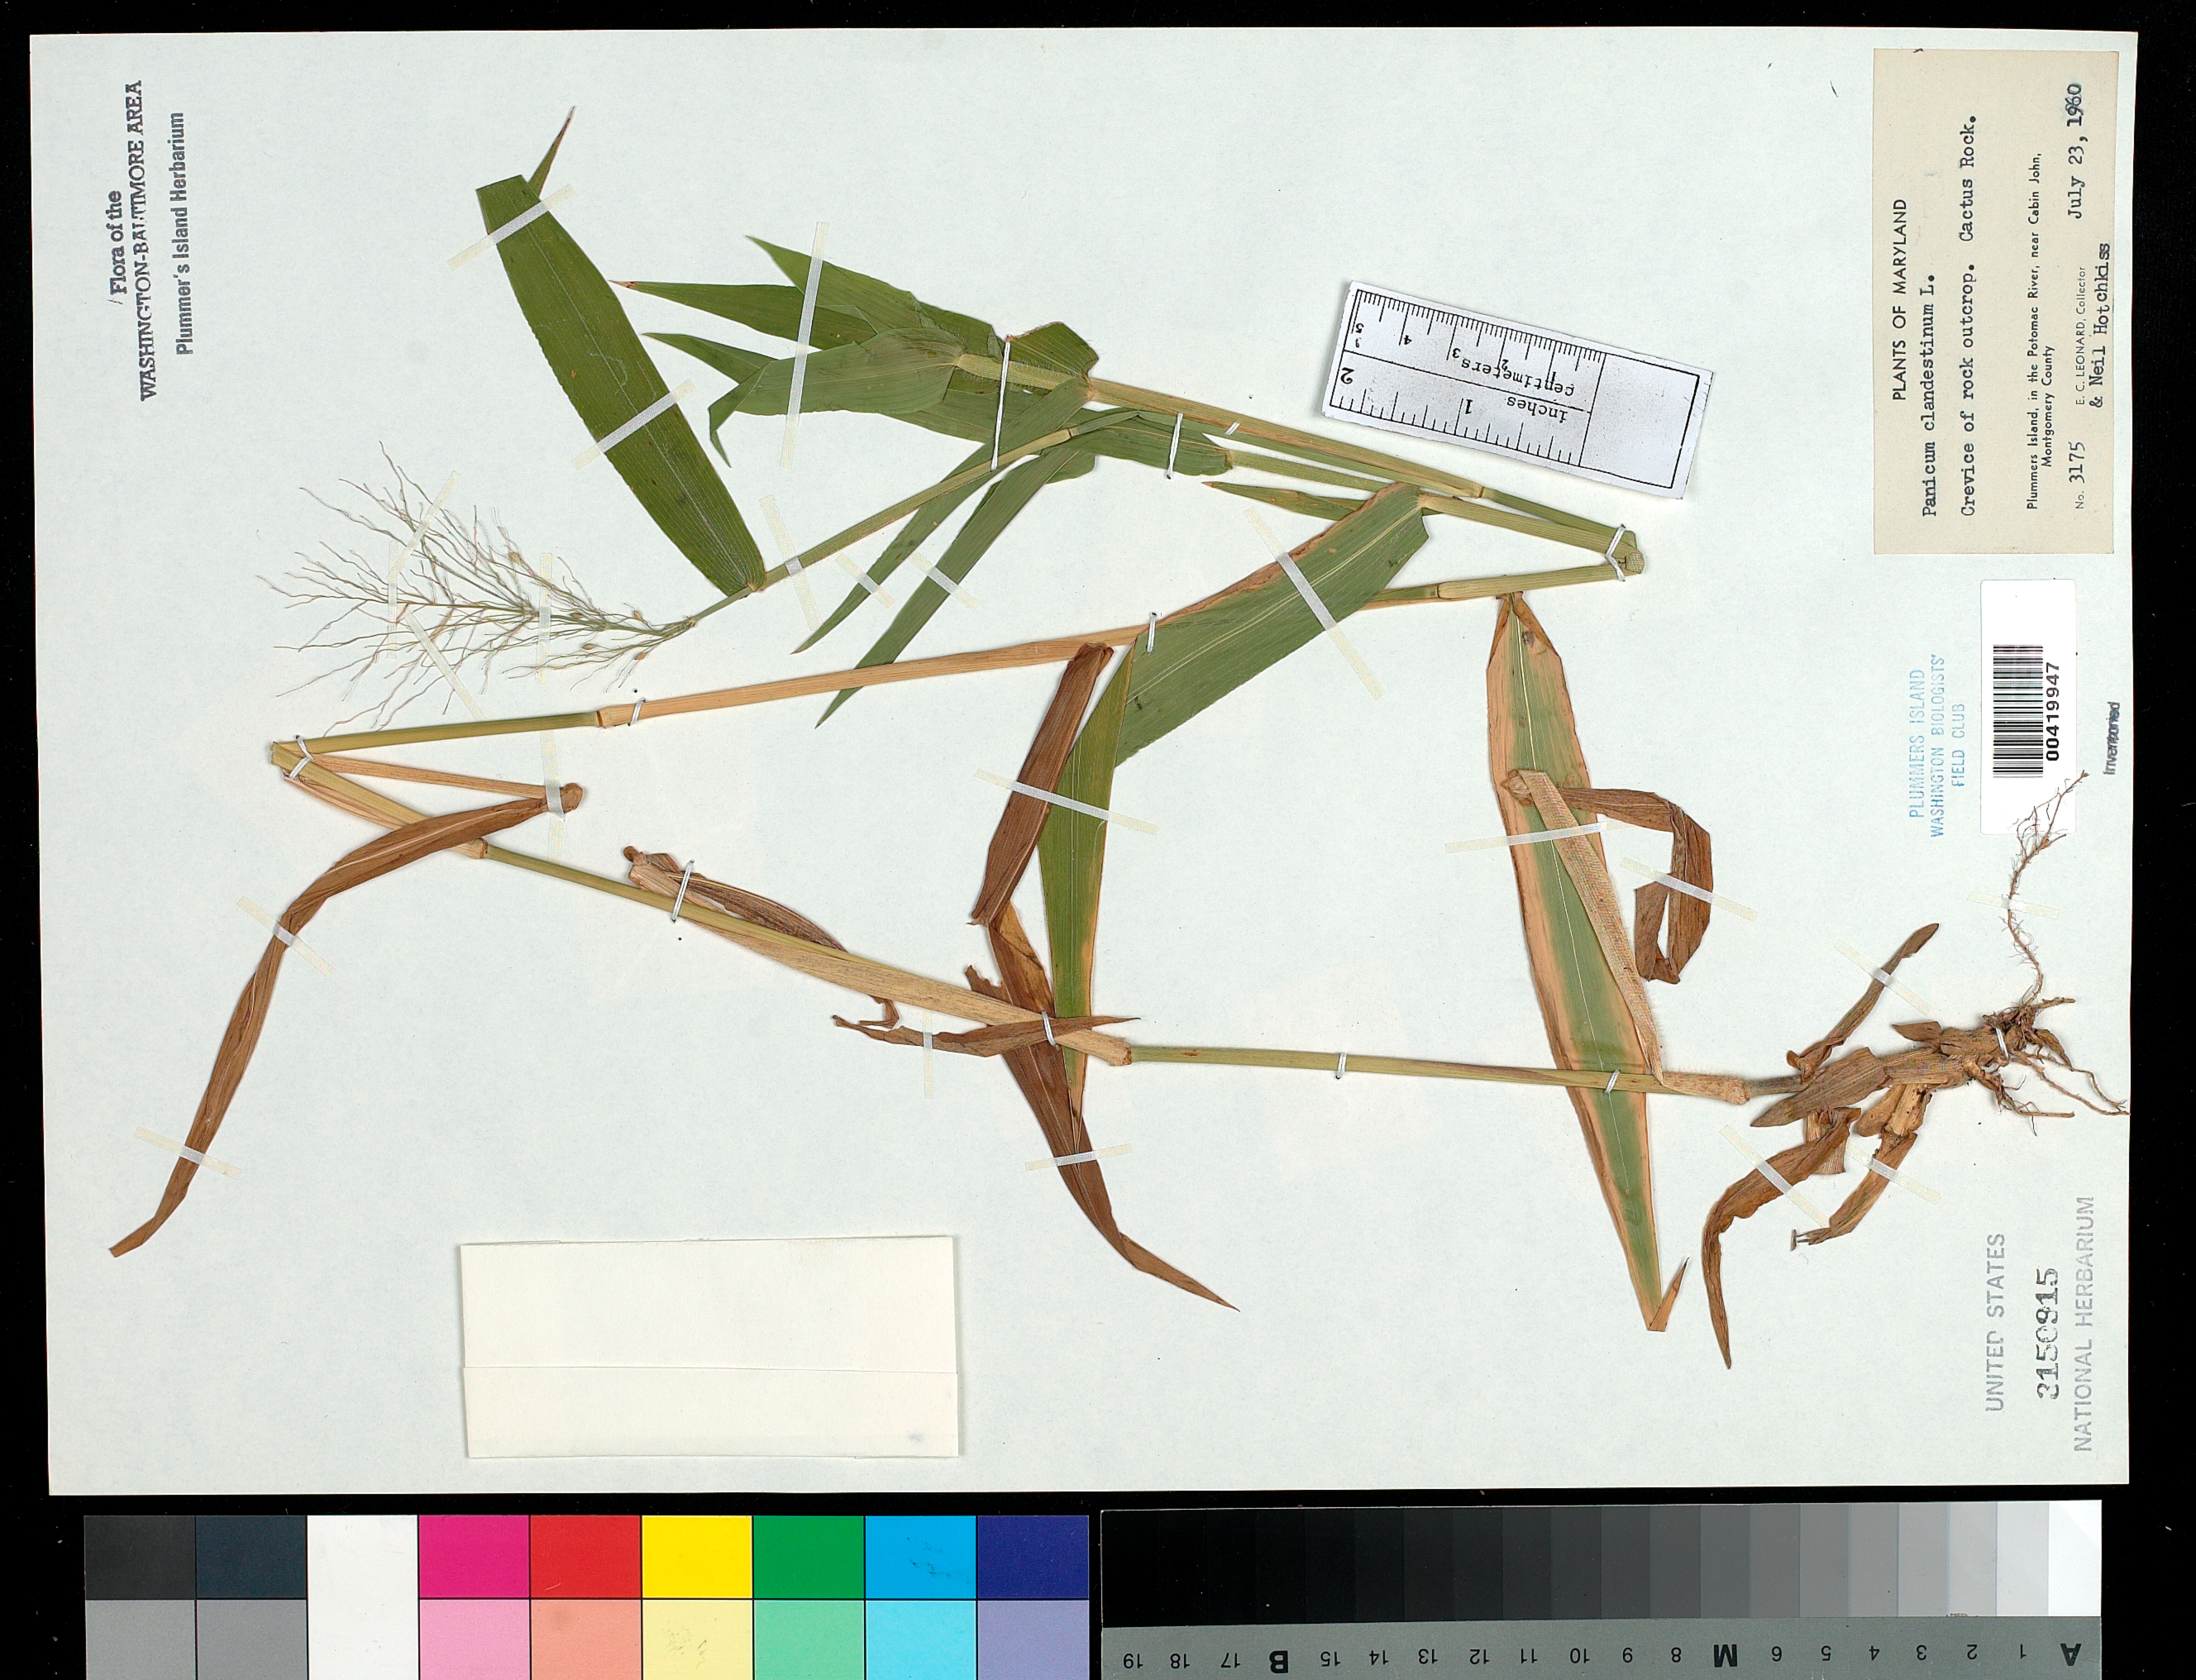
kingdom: Plantae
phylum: Tracheophyta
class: Liliopsida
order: Poales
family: Poaceae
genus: Dichanthelium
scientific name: Dichanthelium clandestinum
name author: (L.) Gould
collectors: E. C. Leonard & N. Hotchkiss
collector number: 3175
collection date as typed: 23 Jul 1960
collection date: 1960-07-23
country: United States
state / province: Maryland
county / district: Montgomery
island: Plummers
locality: Plummer's Island; Cactus Rock C. & O. Canal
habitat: Crevice of rock outcrop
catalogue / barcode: US 3150915